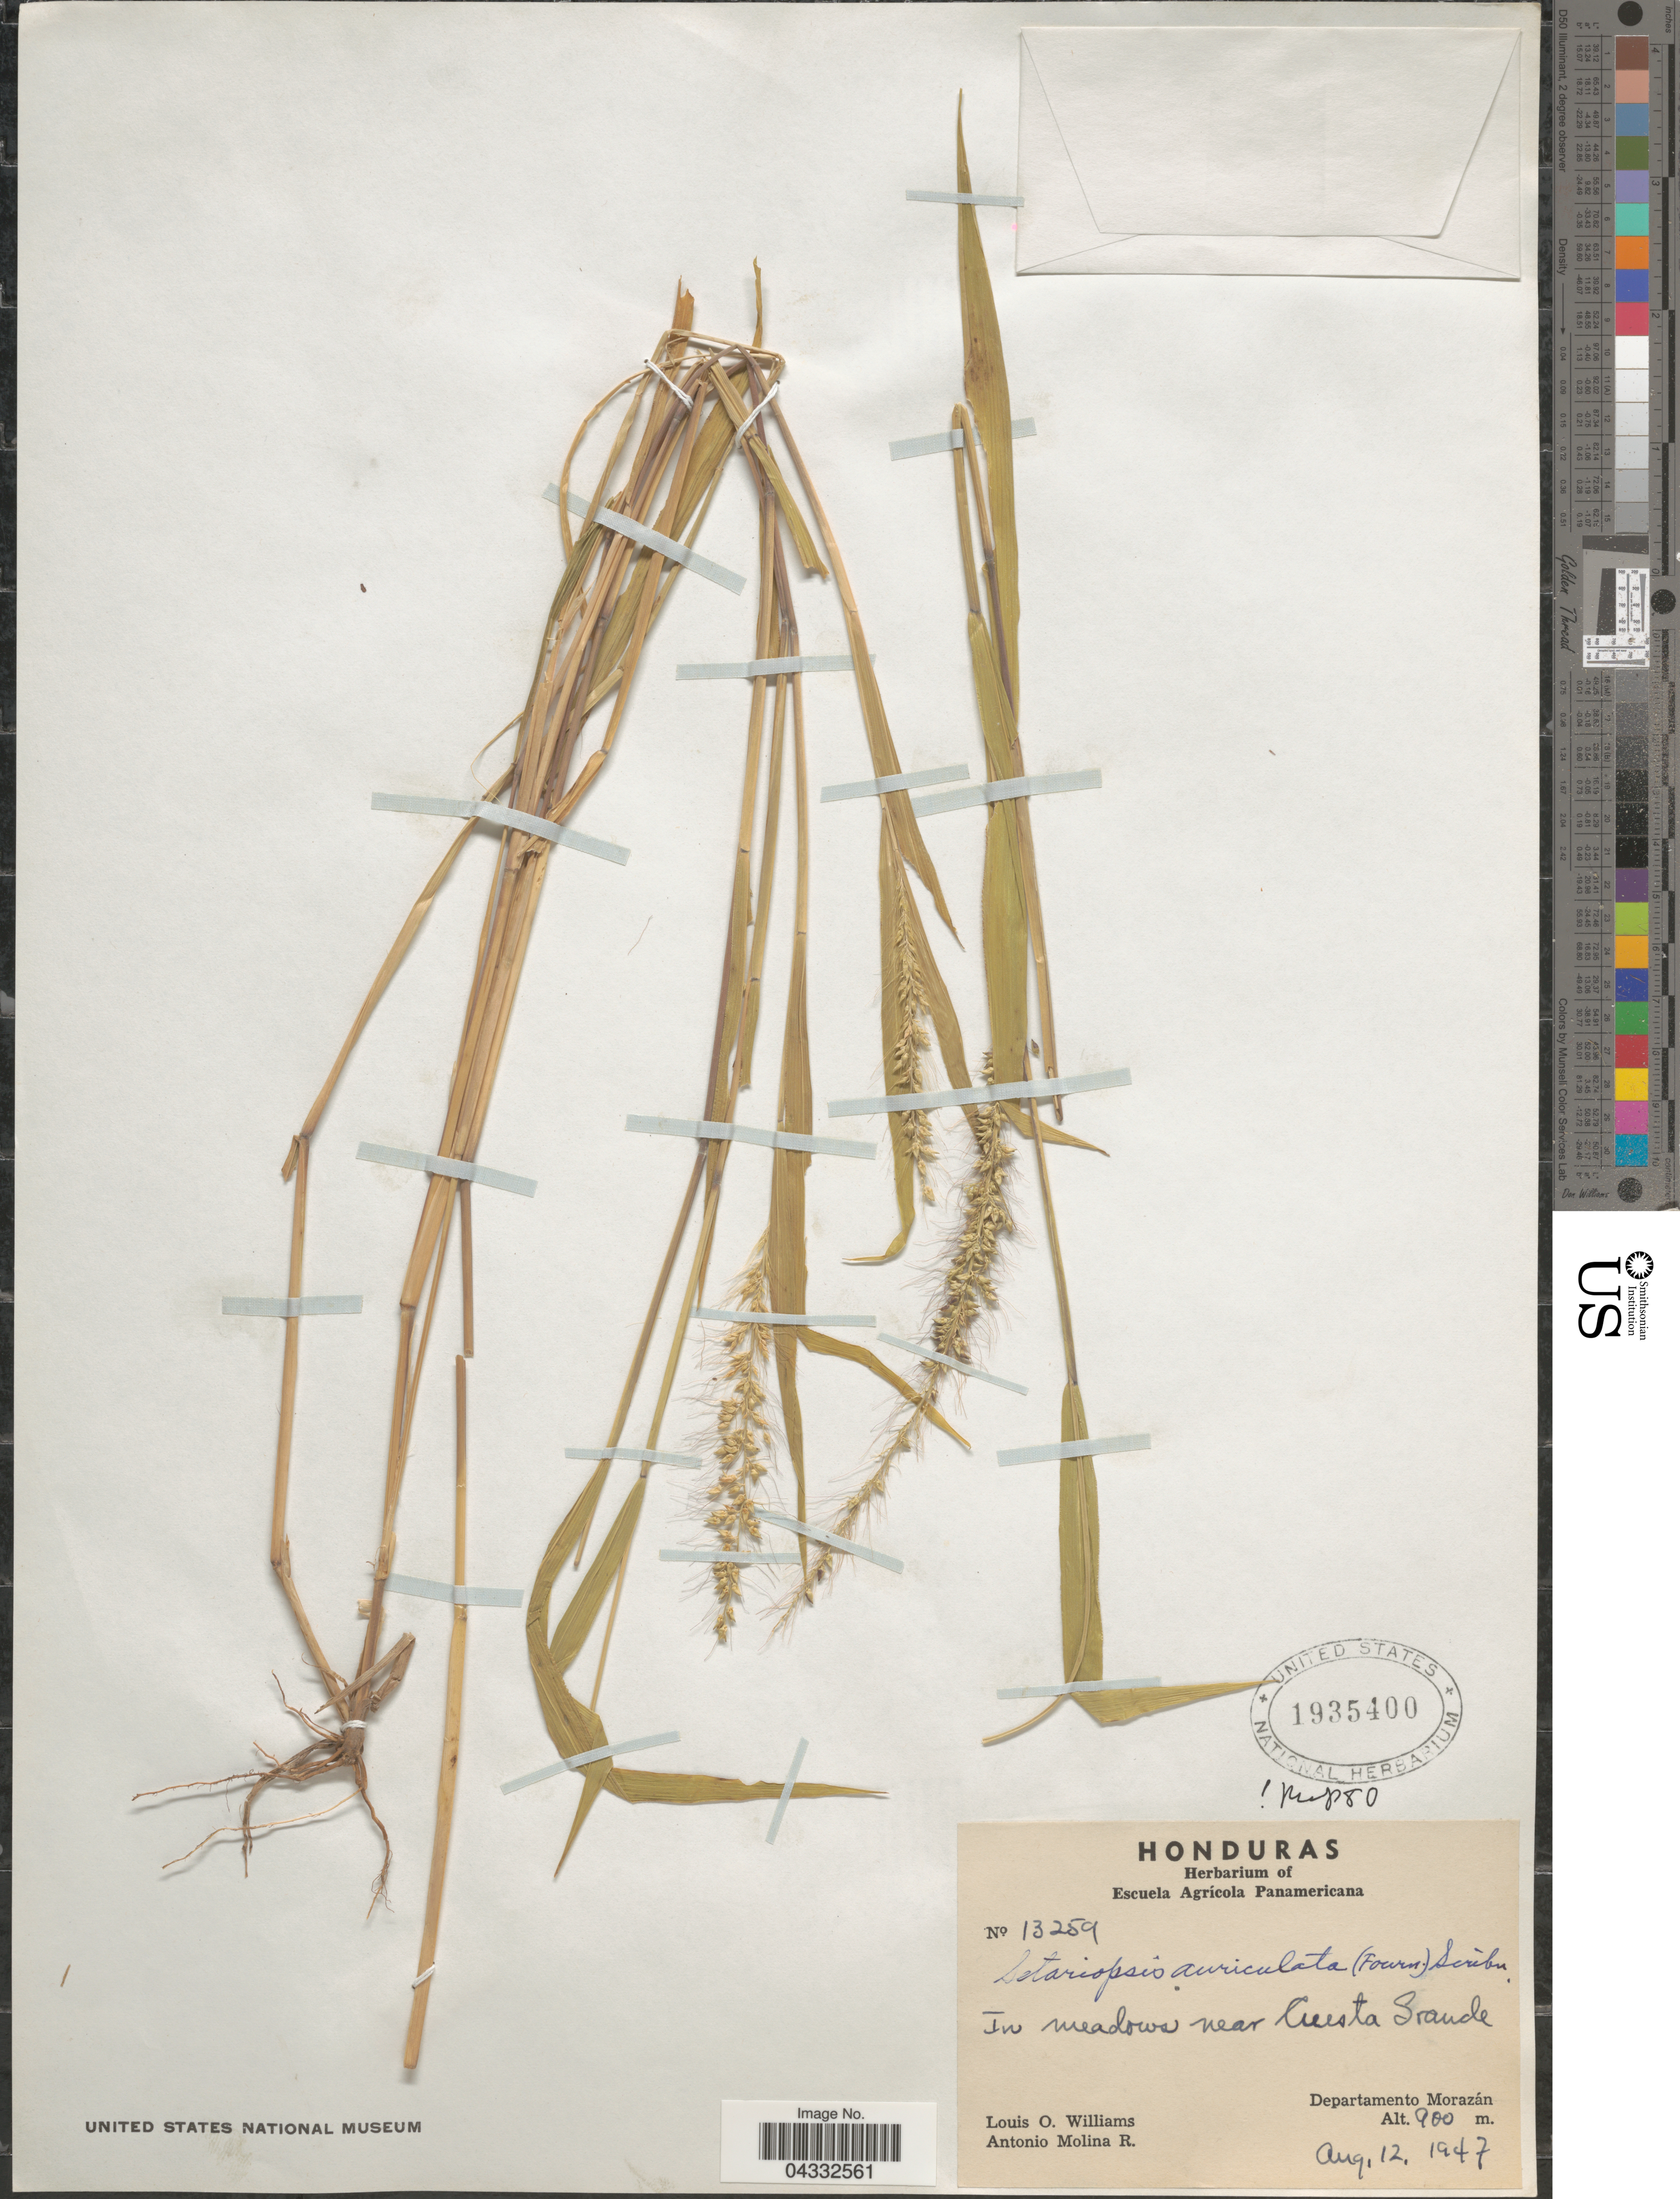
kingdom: Plantae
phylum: Tracheophyta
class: Liliopsida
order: Poales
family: Poaceae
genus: Setariopsis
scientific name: Setariopsis auriculata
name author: (E. Fourn.) Scribn.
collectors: L. O. Williams & A. Molina R.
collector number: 13259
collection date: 1947-08-12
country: Honduras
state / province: Fco. Morazán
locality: In meadows near Cuesta Grande. Departamento Morazán.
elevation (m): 900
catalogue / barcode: US 1935400